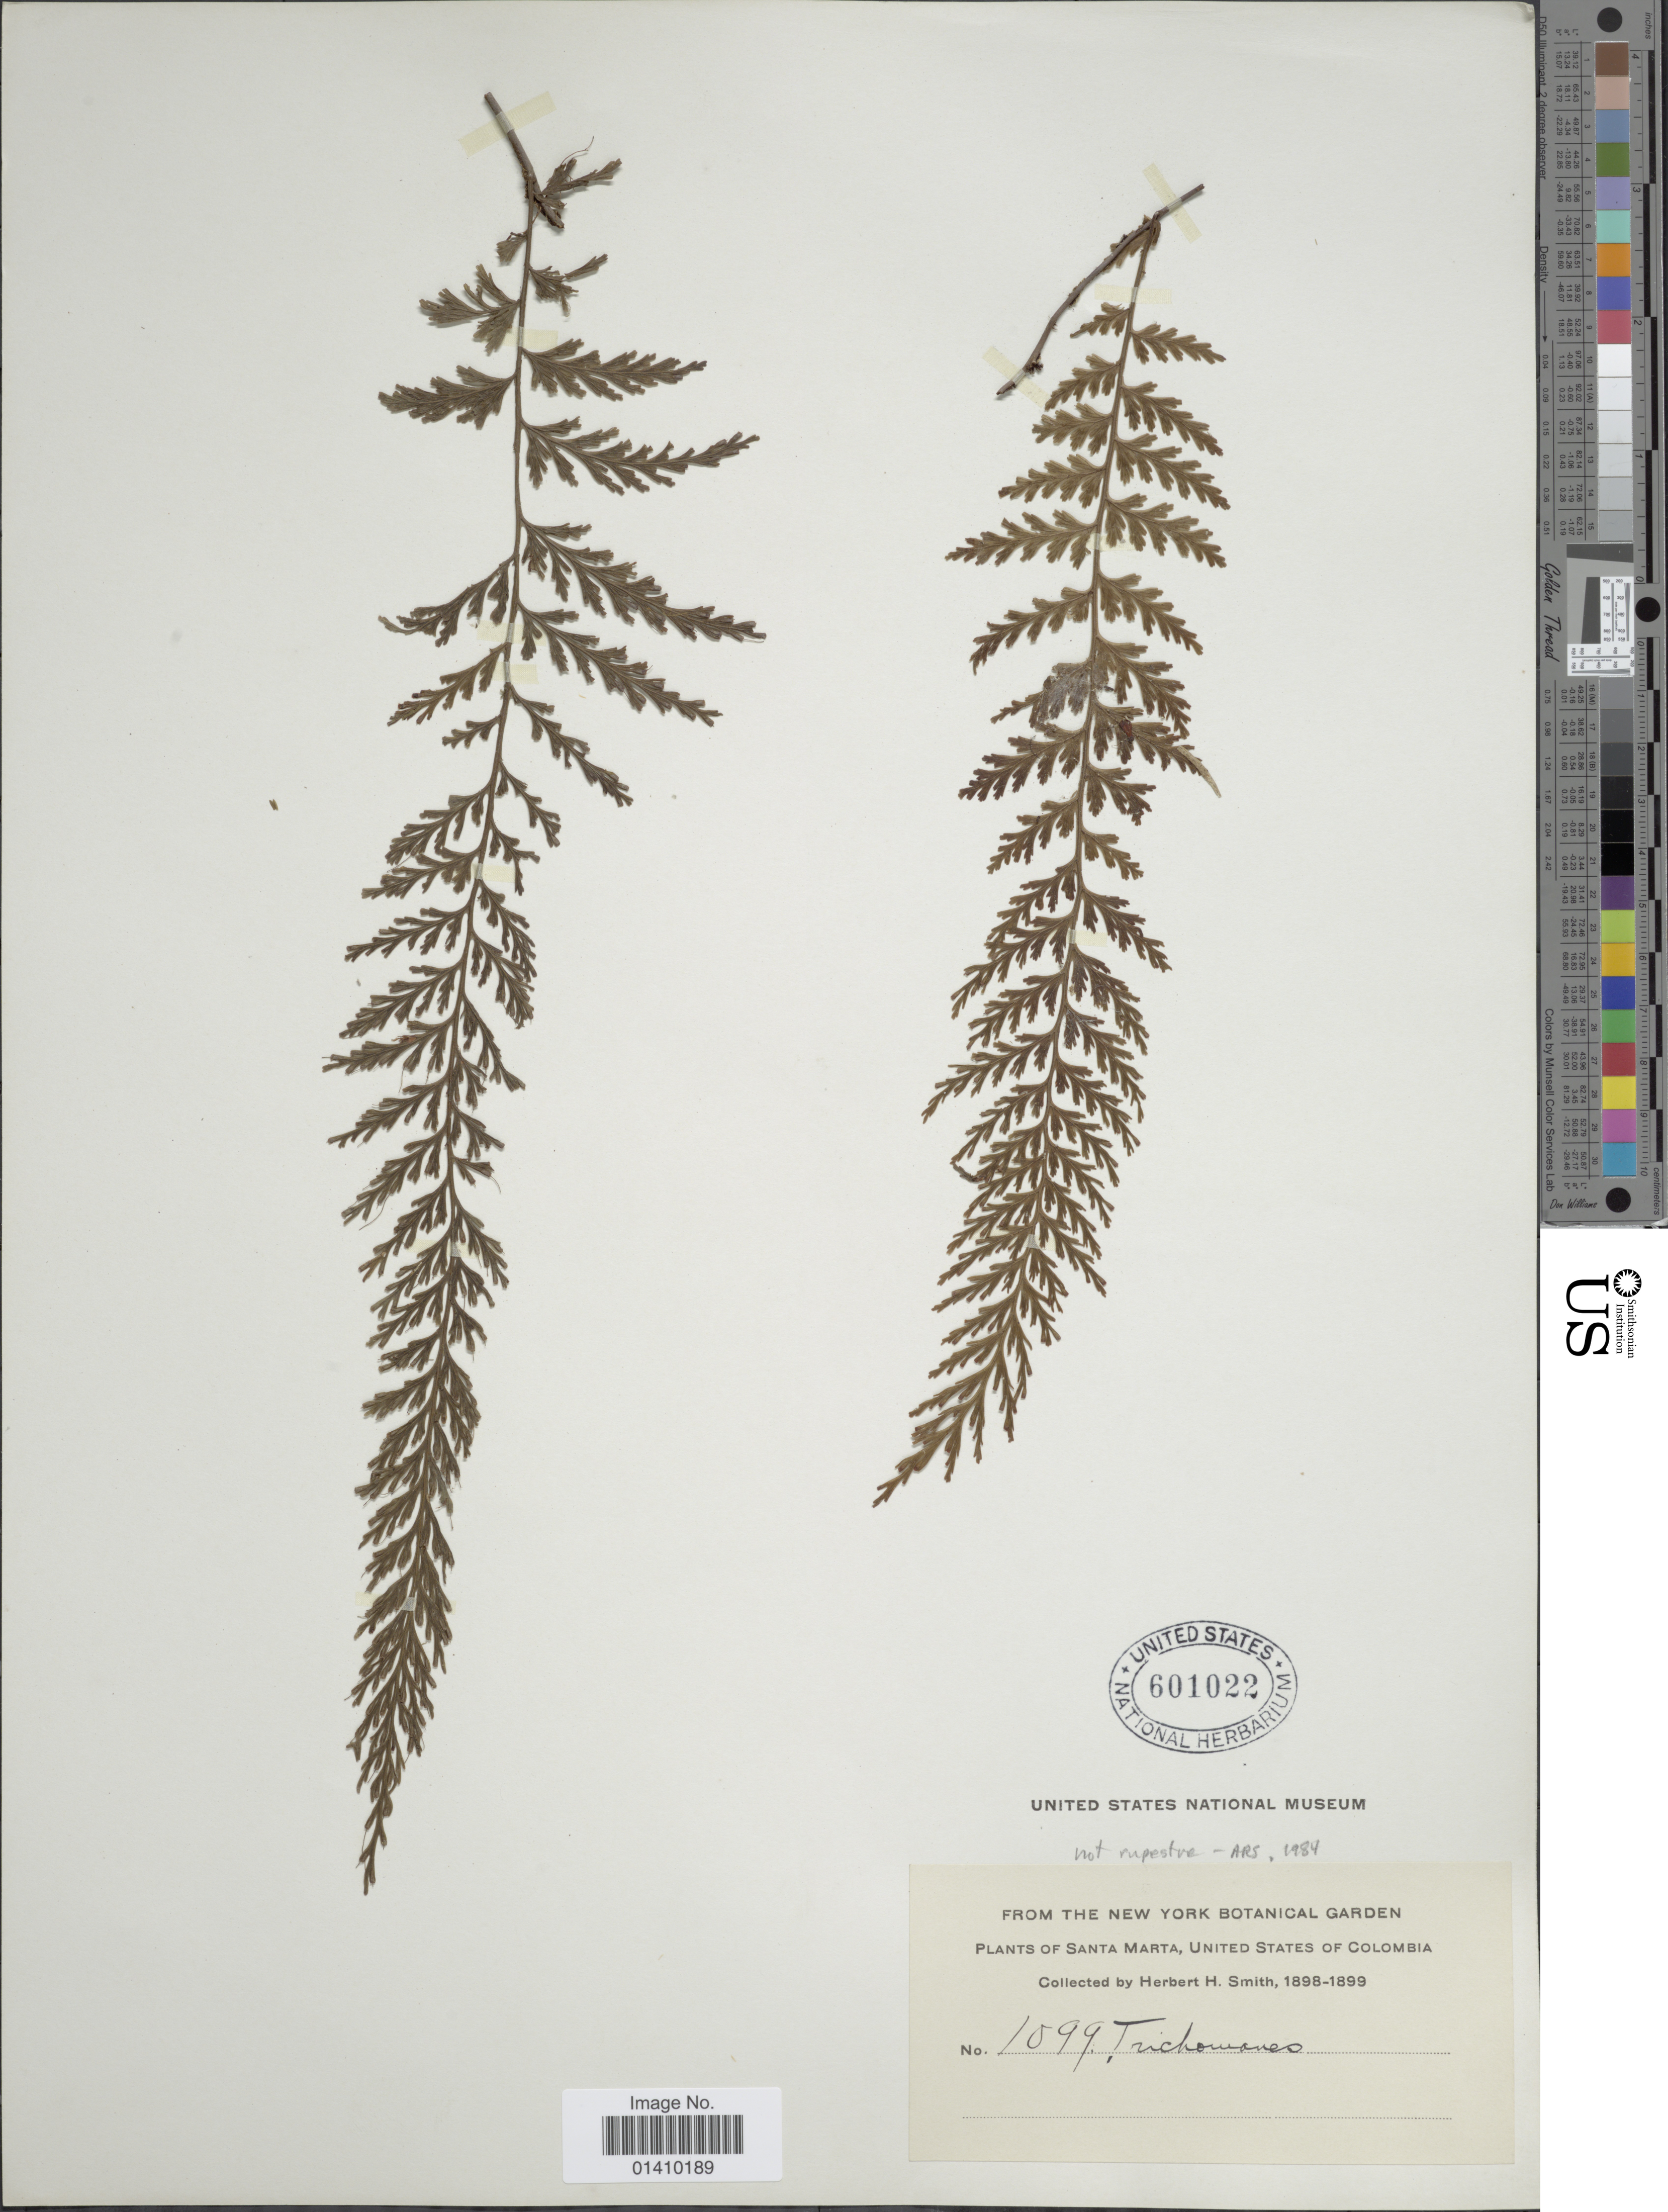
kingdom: Plantae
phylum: Tracheophyta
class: Polypodiopsida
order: Hymenophyllales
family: Hymenophyllaceae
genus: Polyphlebium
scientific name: Polyphlebium sp.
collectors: Herbert H. Smith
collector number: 1099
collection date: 1898/1899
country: Colombia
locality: Santa Marta, United States of Colombia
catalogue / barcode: US 601022